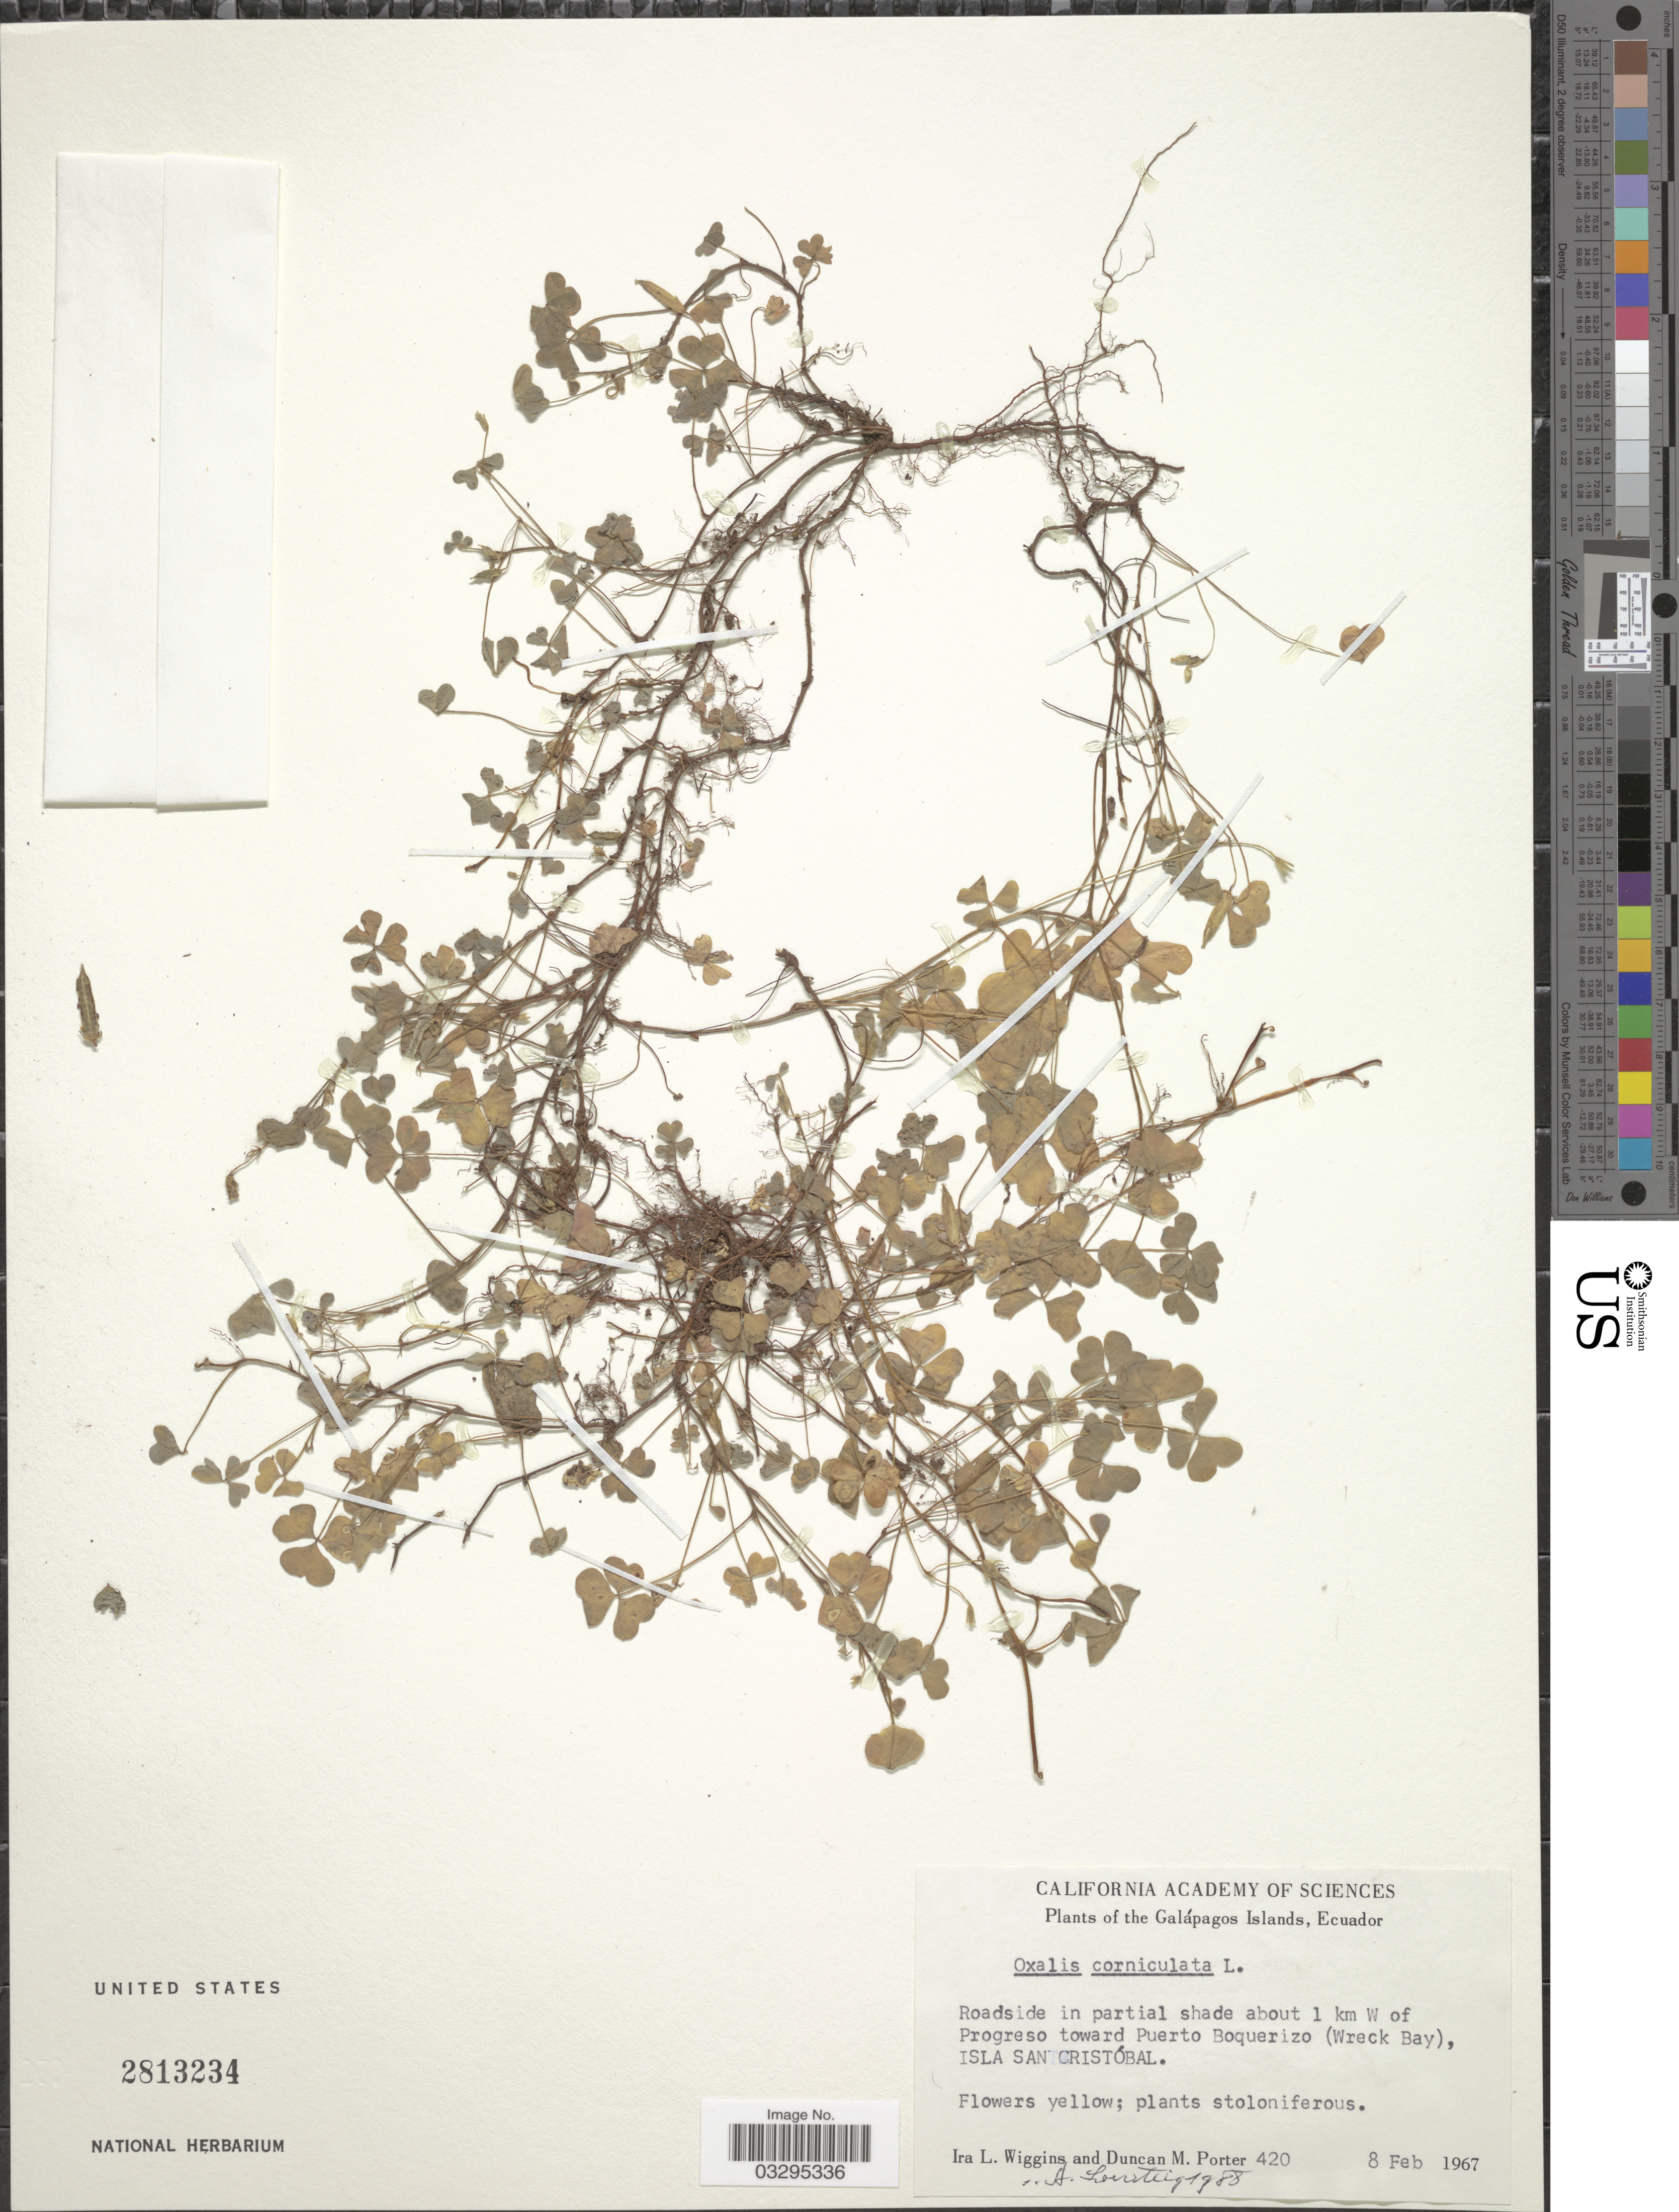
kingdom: Plantae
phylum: Tracheophyta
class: Magnoliopsida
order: Oxalidales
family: Oxalidaceae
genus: Oxalis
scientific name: Oxalis corniculata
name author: L.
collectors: I. L. Wiggins & D. M. Porter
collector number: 420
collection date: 1967-02-08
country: Ecuador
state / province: Colón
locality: Galápagos Islands. Roadside in partial shade about 1 km W of Progreso toward Puerto Boquerizo (Wreck Bay), Isla San Cristóbal.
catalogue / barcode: US 2813234